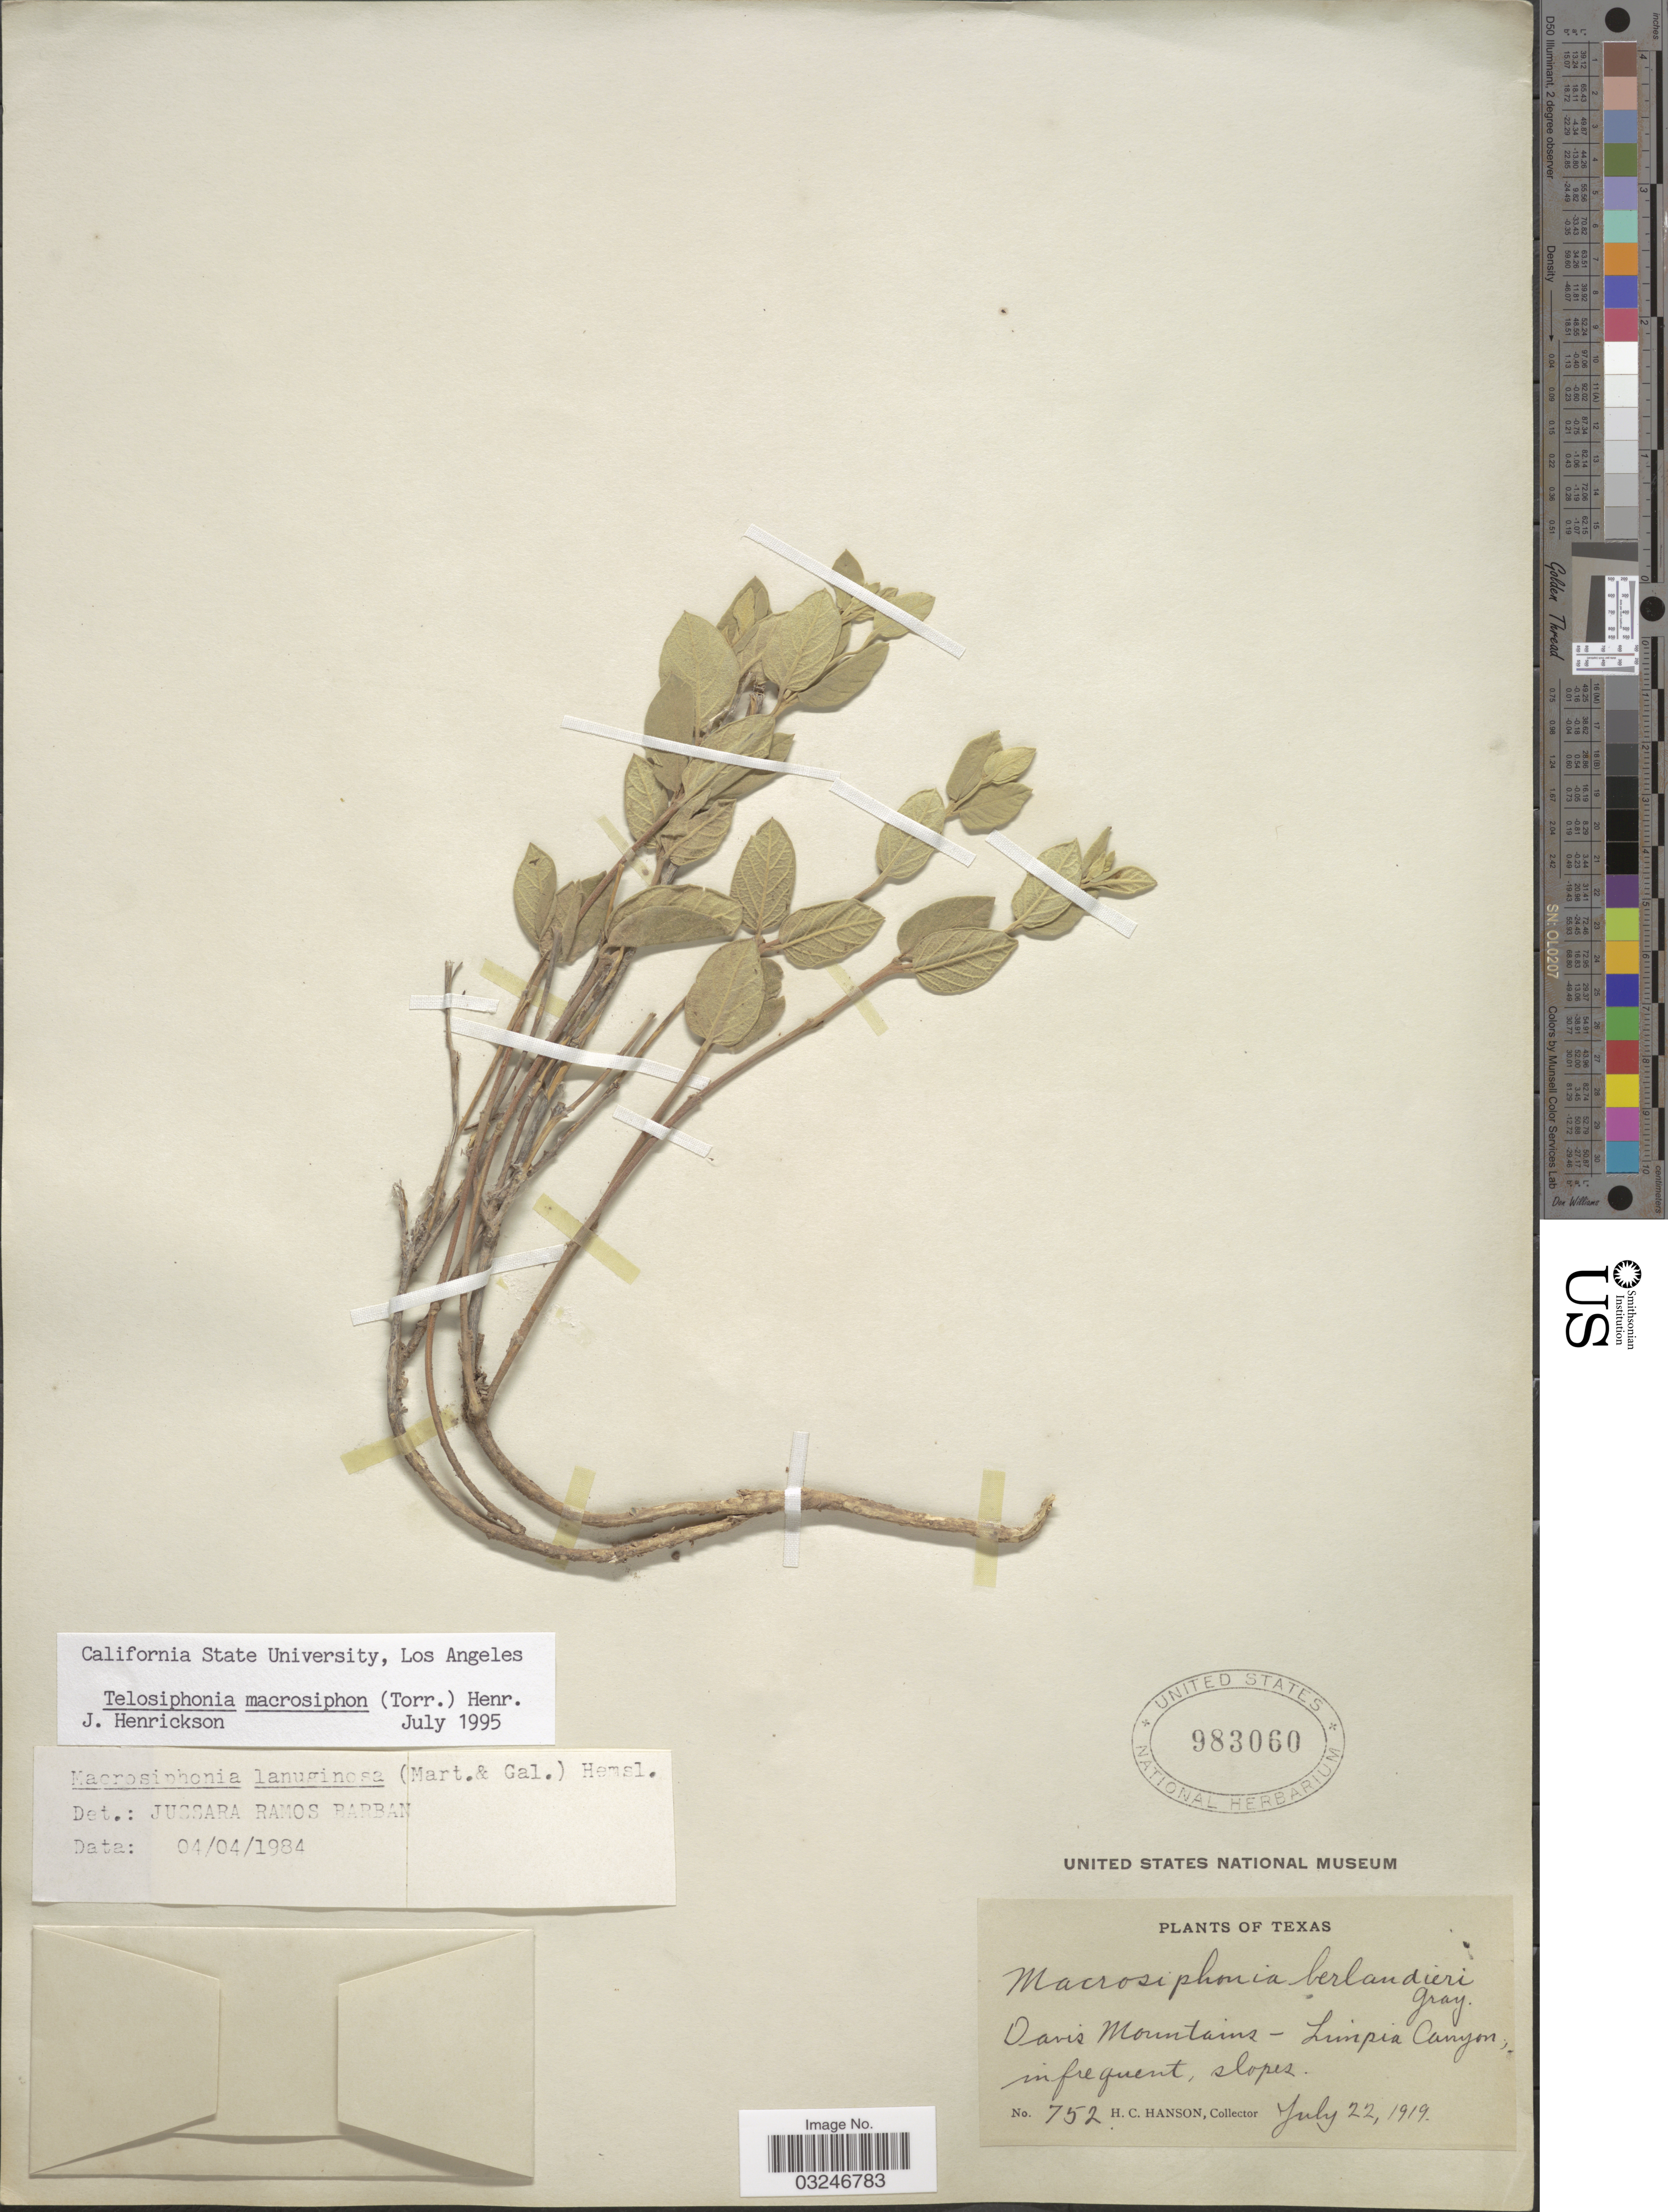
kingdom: Plantae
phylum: Tracheophyta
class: Magnoliopsida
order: Gentianales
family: Apocynaceae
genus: Telosiphonia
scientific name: Telosiphonia macrosiphon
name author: (Torr.) Henrickson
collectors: H. Hanson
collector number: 752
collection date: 1919-07-22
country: United States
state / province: Texas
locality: Davis Mountains - Limpia Canyon.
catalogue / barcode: US 983060